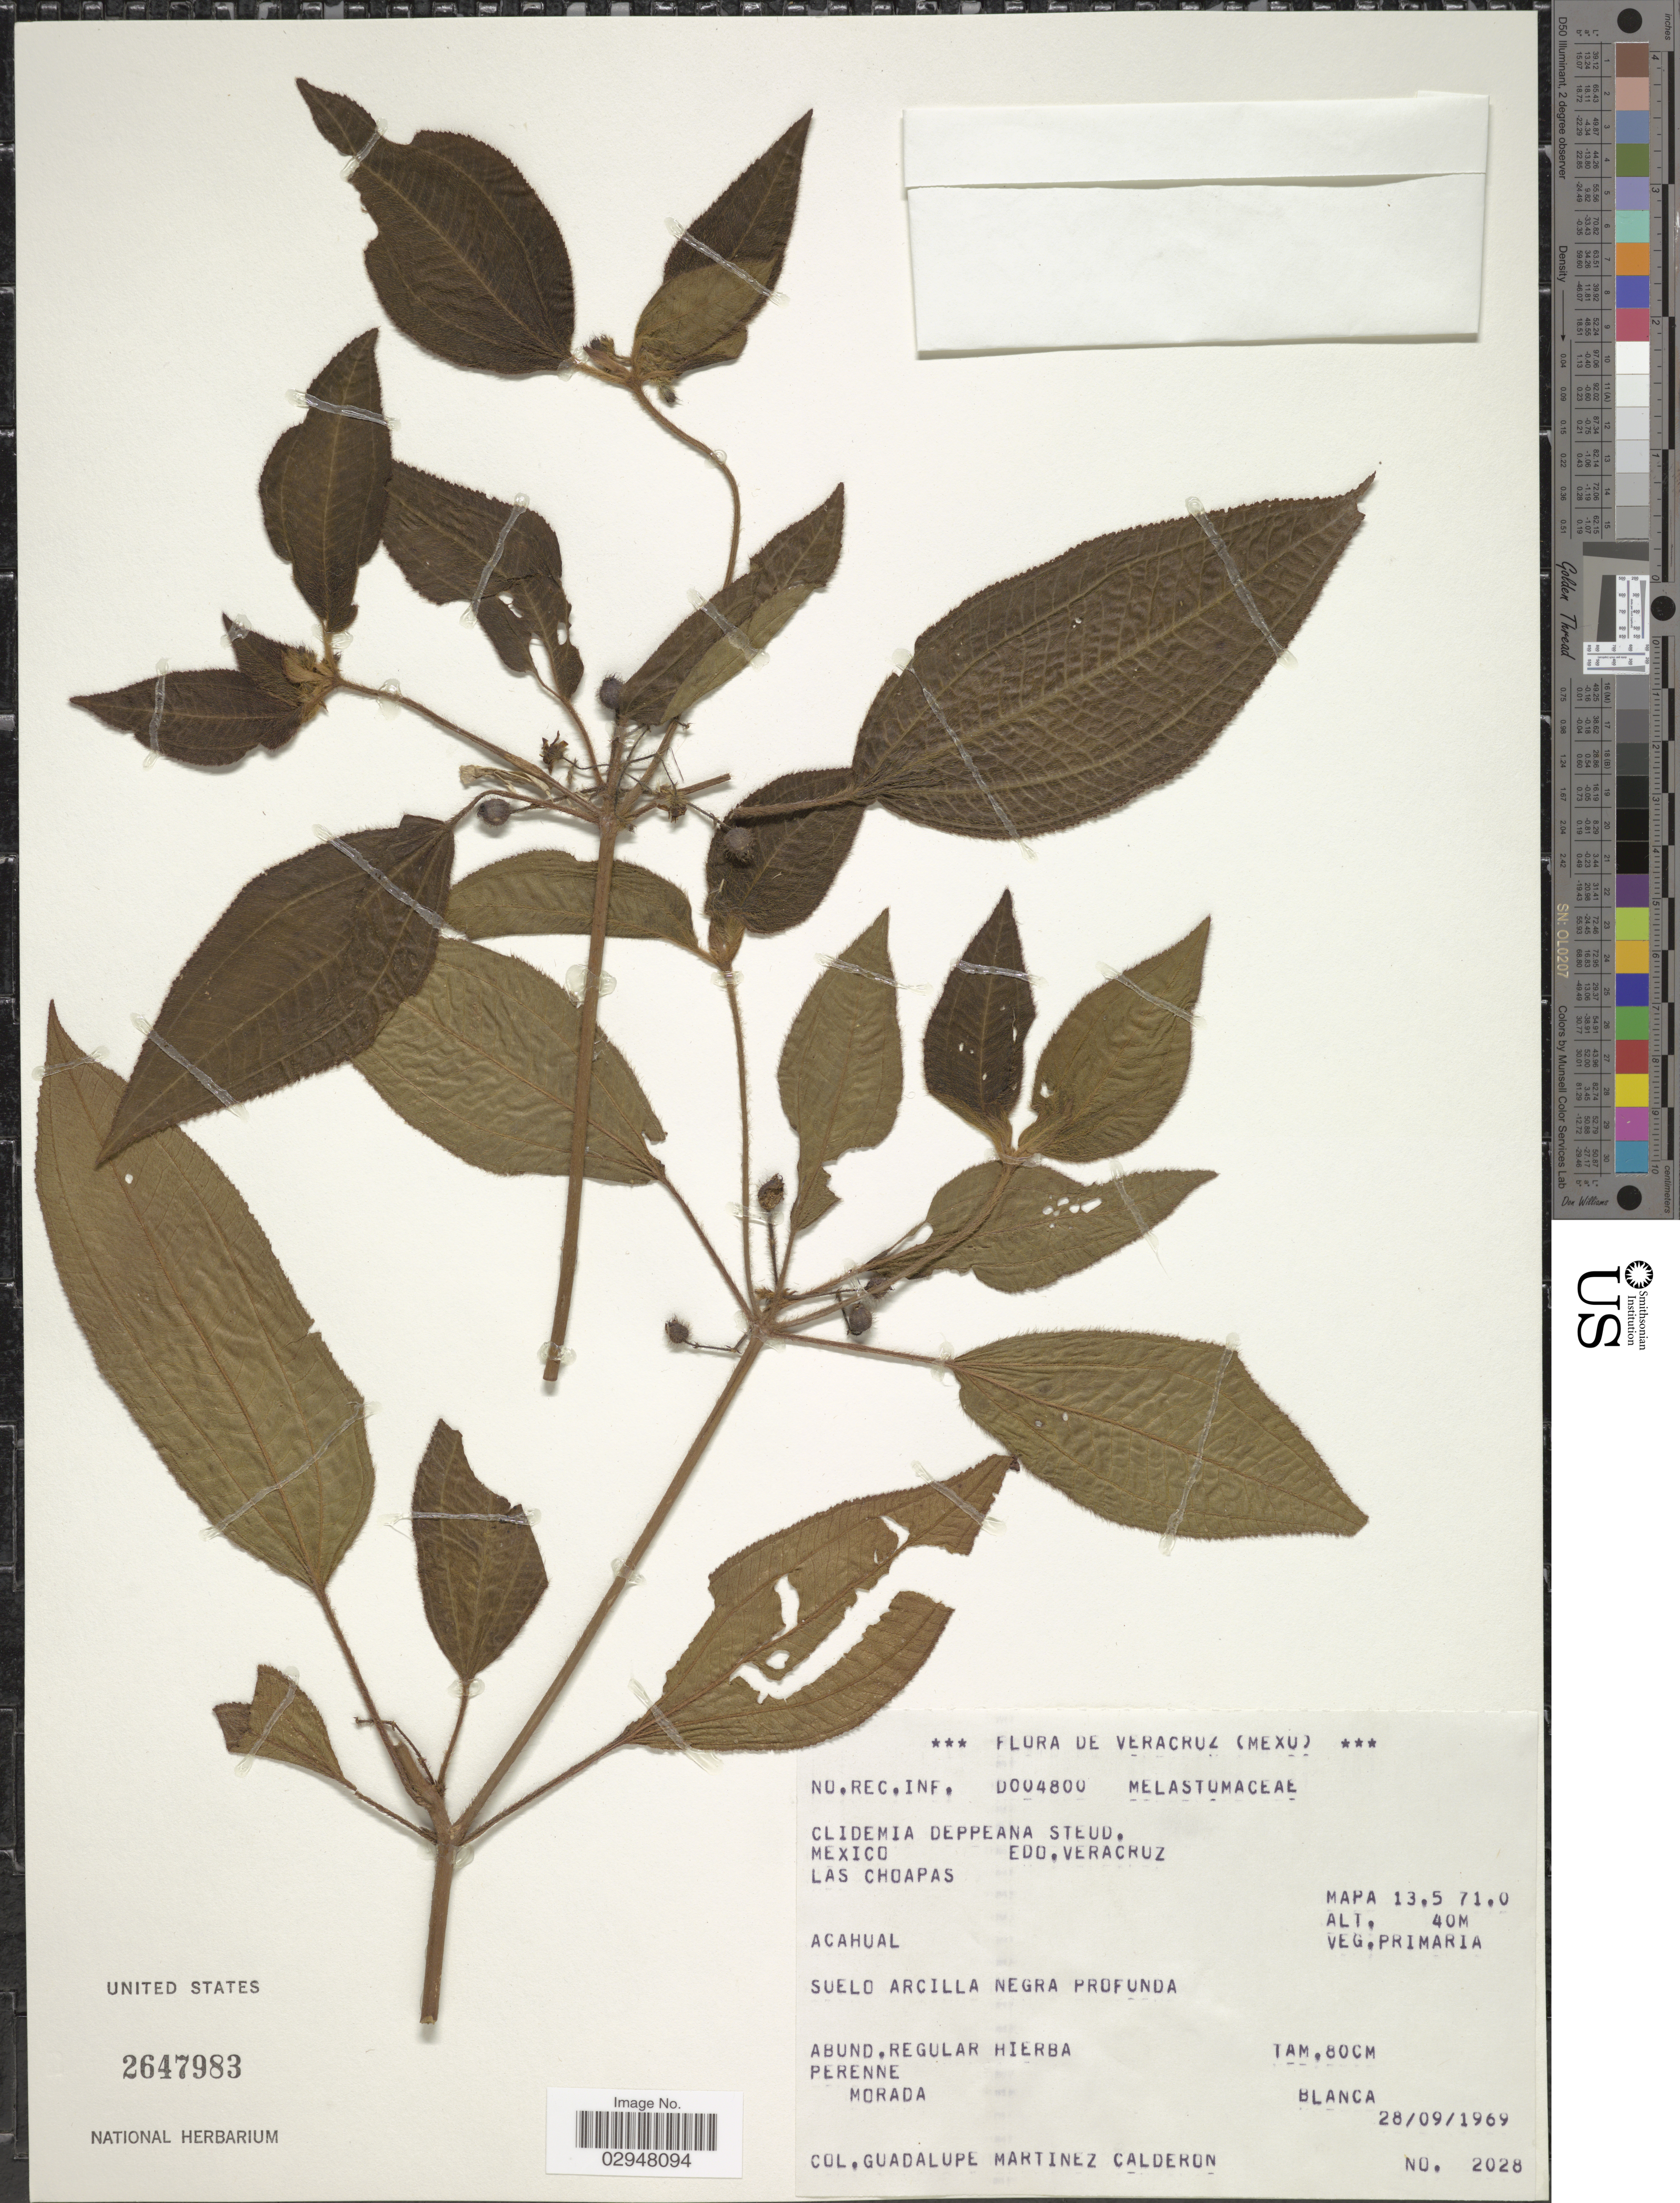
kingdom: Plantae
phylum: Tracheophyta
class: Magnoliopsida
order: Myrtales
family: Melastomataceae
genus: Clidemia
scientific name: Clidemia petiolaris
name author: (Schltdl. & Cham.) Schltdl. ex Triana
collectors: G. Martinez-C.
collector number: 2028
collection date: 1969-09-28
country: Mexico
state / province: Veracruz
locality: Veracruz (Mexu). Las Choapas. Acahual. Mapa 13.5 71.0.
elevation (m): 40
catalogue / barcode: US 2647983